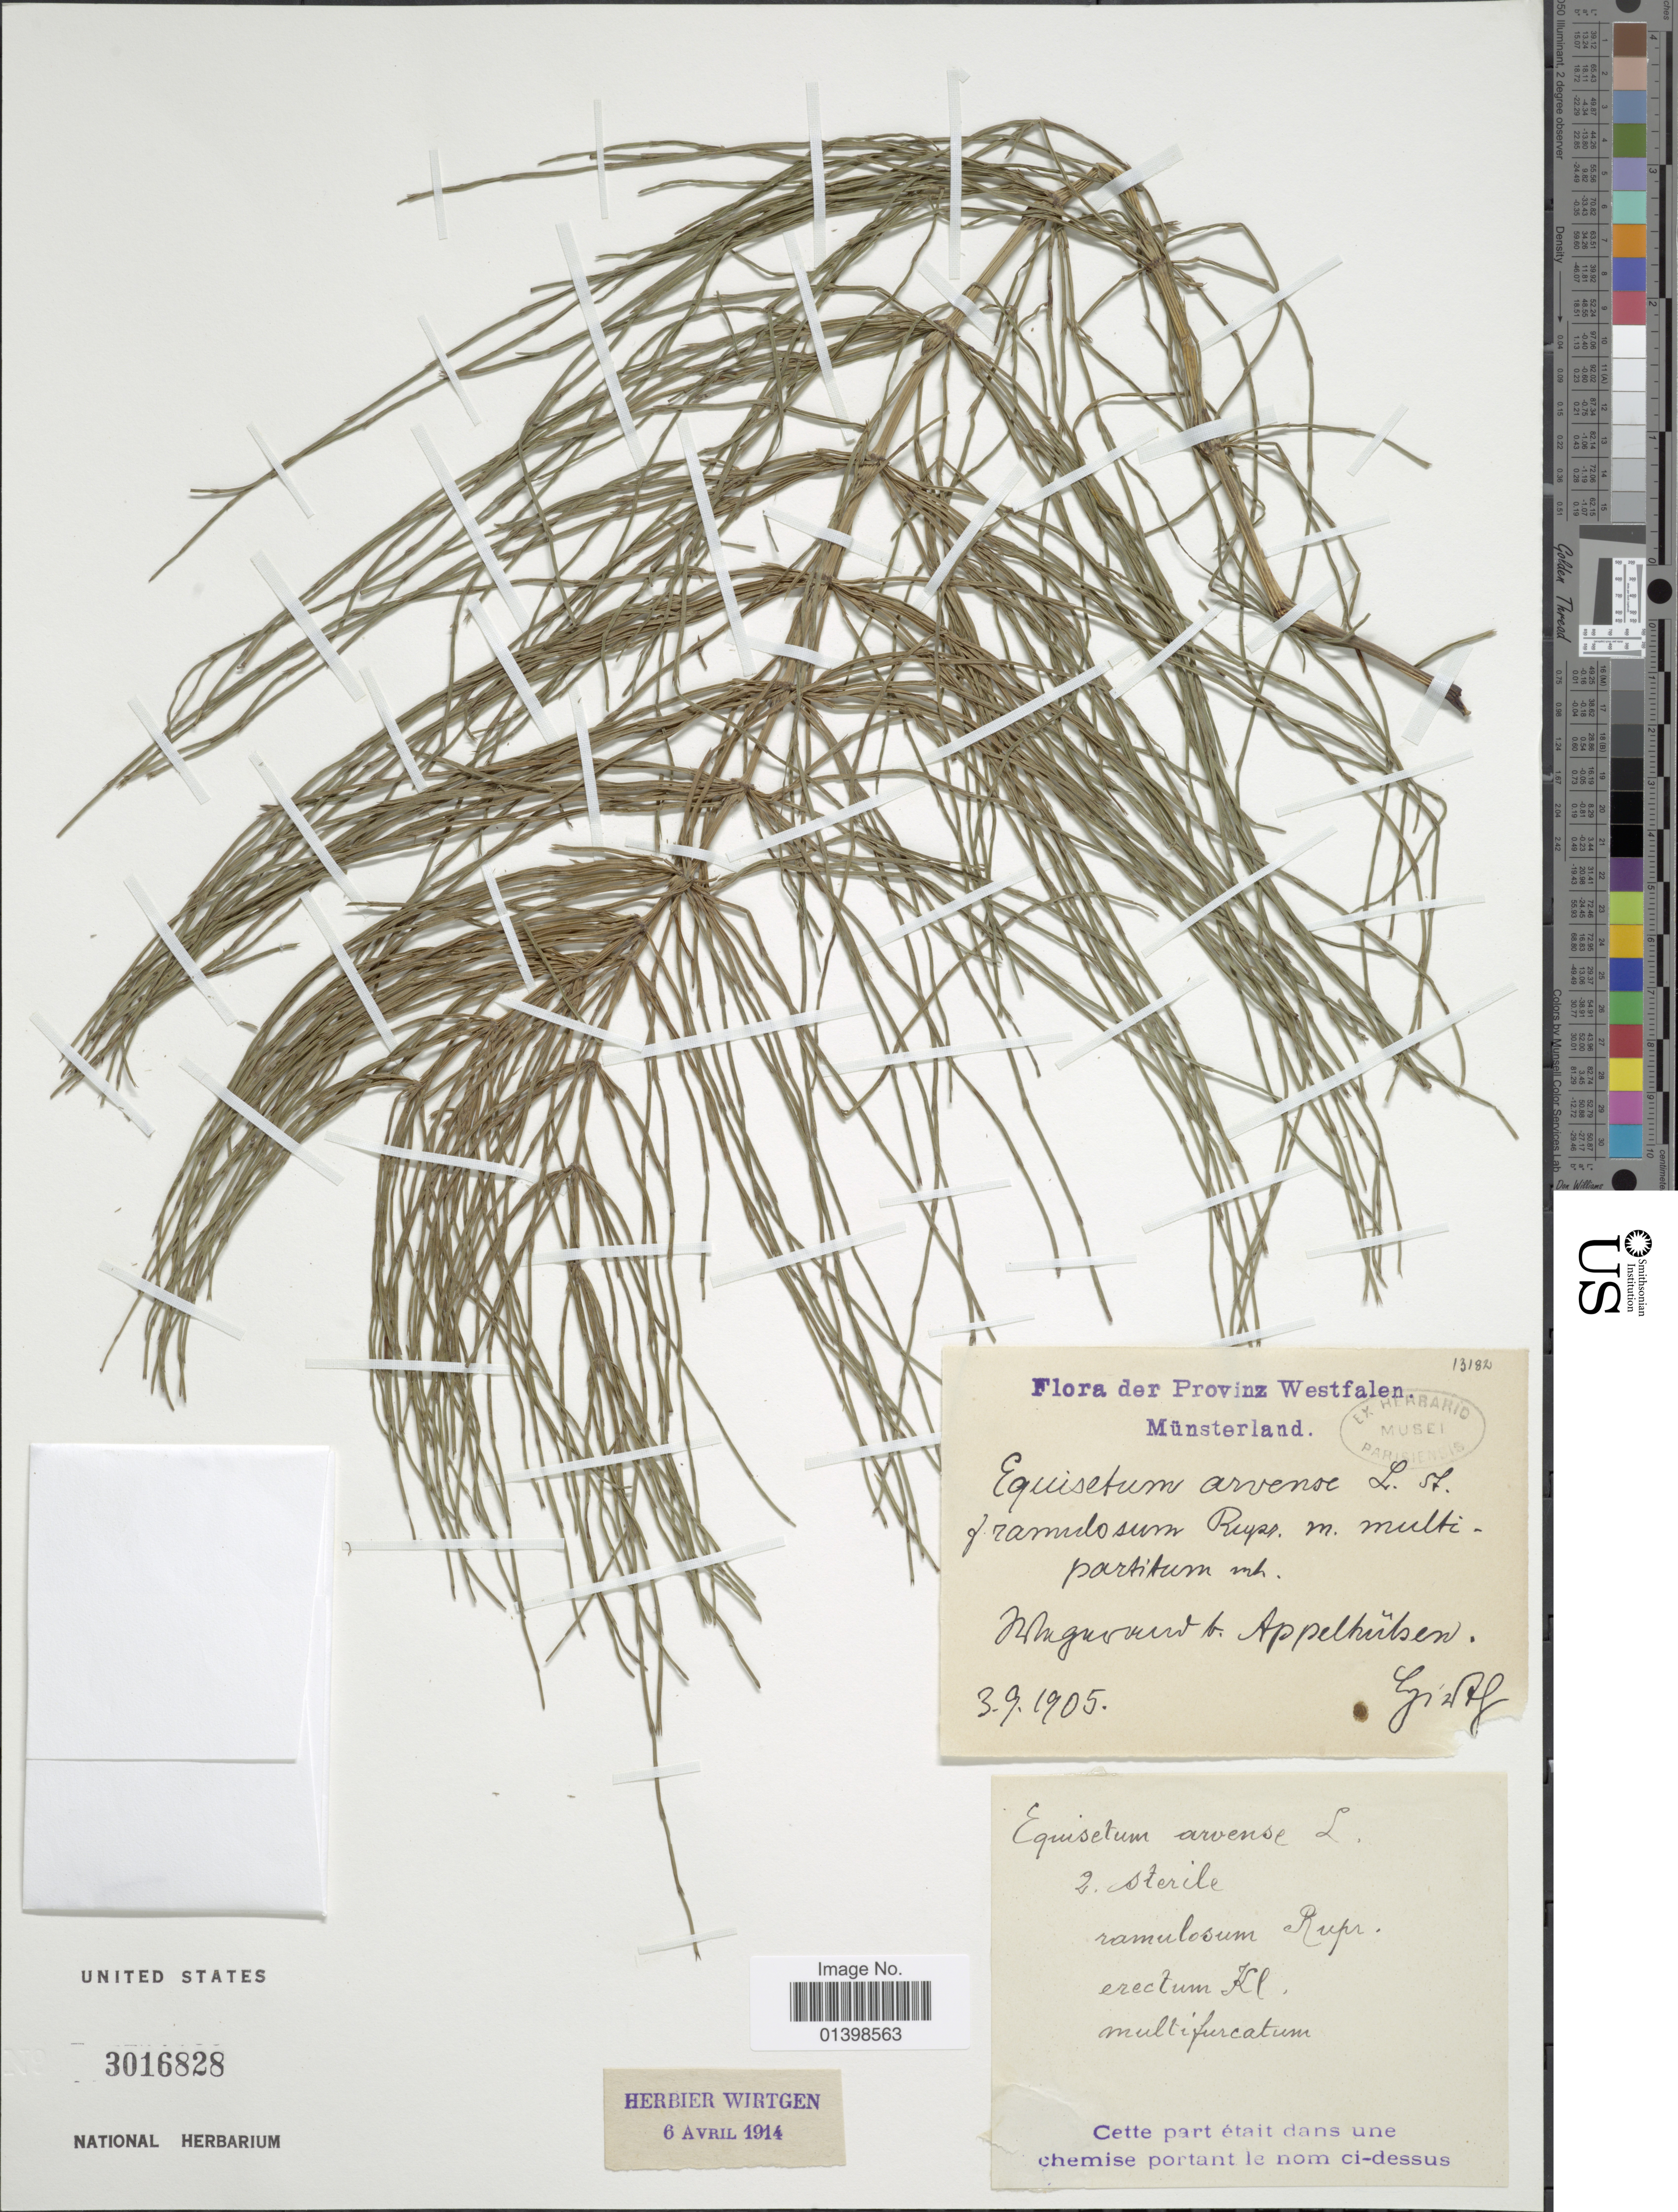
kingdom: Plantae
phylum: Tracheophyta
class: Polypodiopsida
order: Equisetales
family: Equisetaceae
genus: Equisetum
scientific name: Equisetum arvense var. ramulosum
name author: Rupr.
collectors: Wirtgen, --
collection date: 1905-09-03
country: Germany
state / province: Nordrhein-Westfalen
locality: Provinz Westfalen, Münsterland [illegible text]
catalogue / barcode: US 3016828